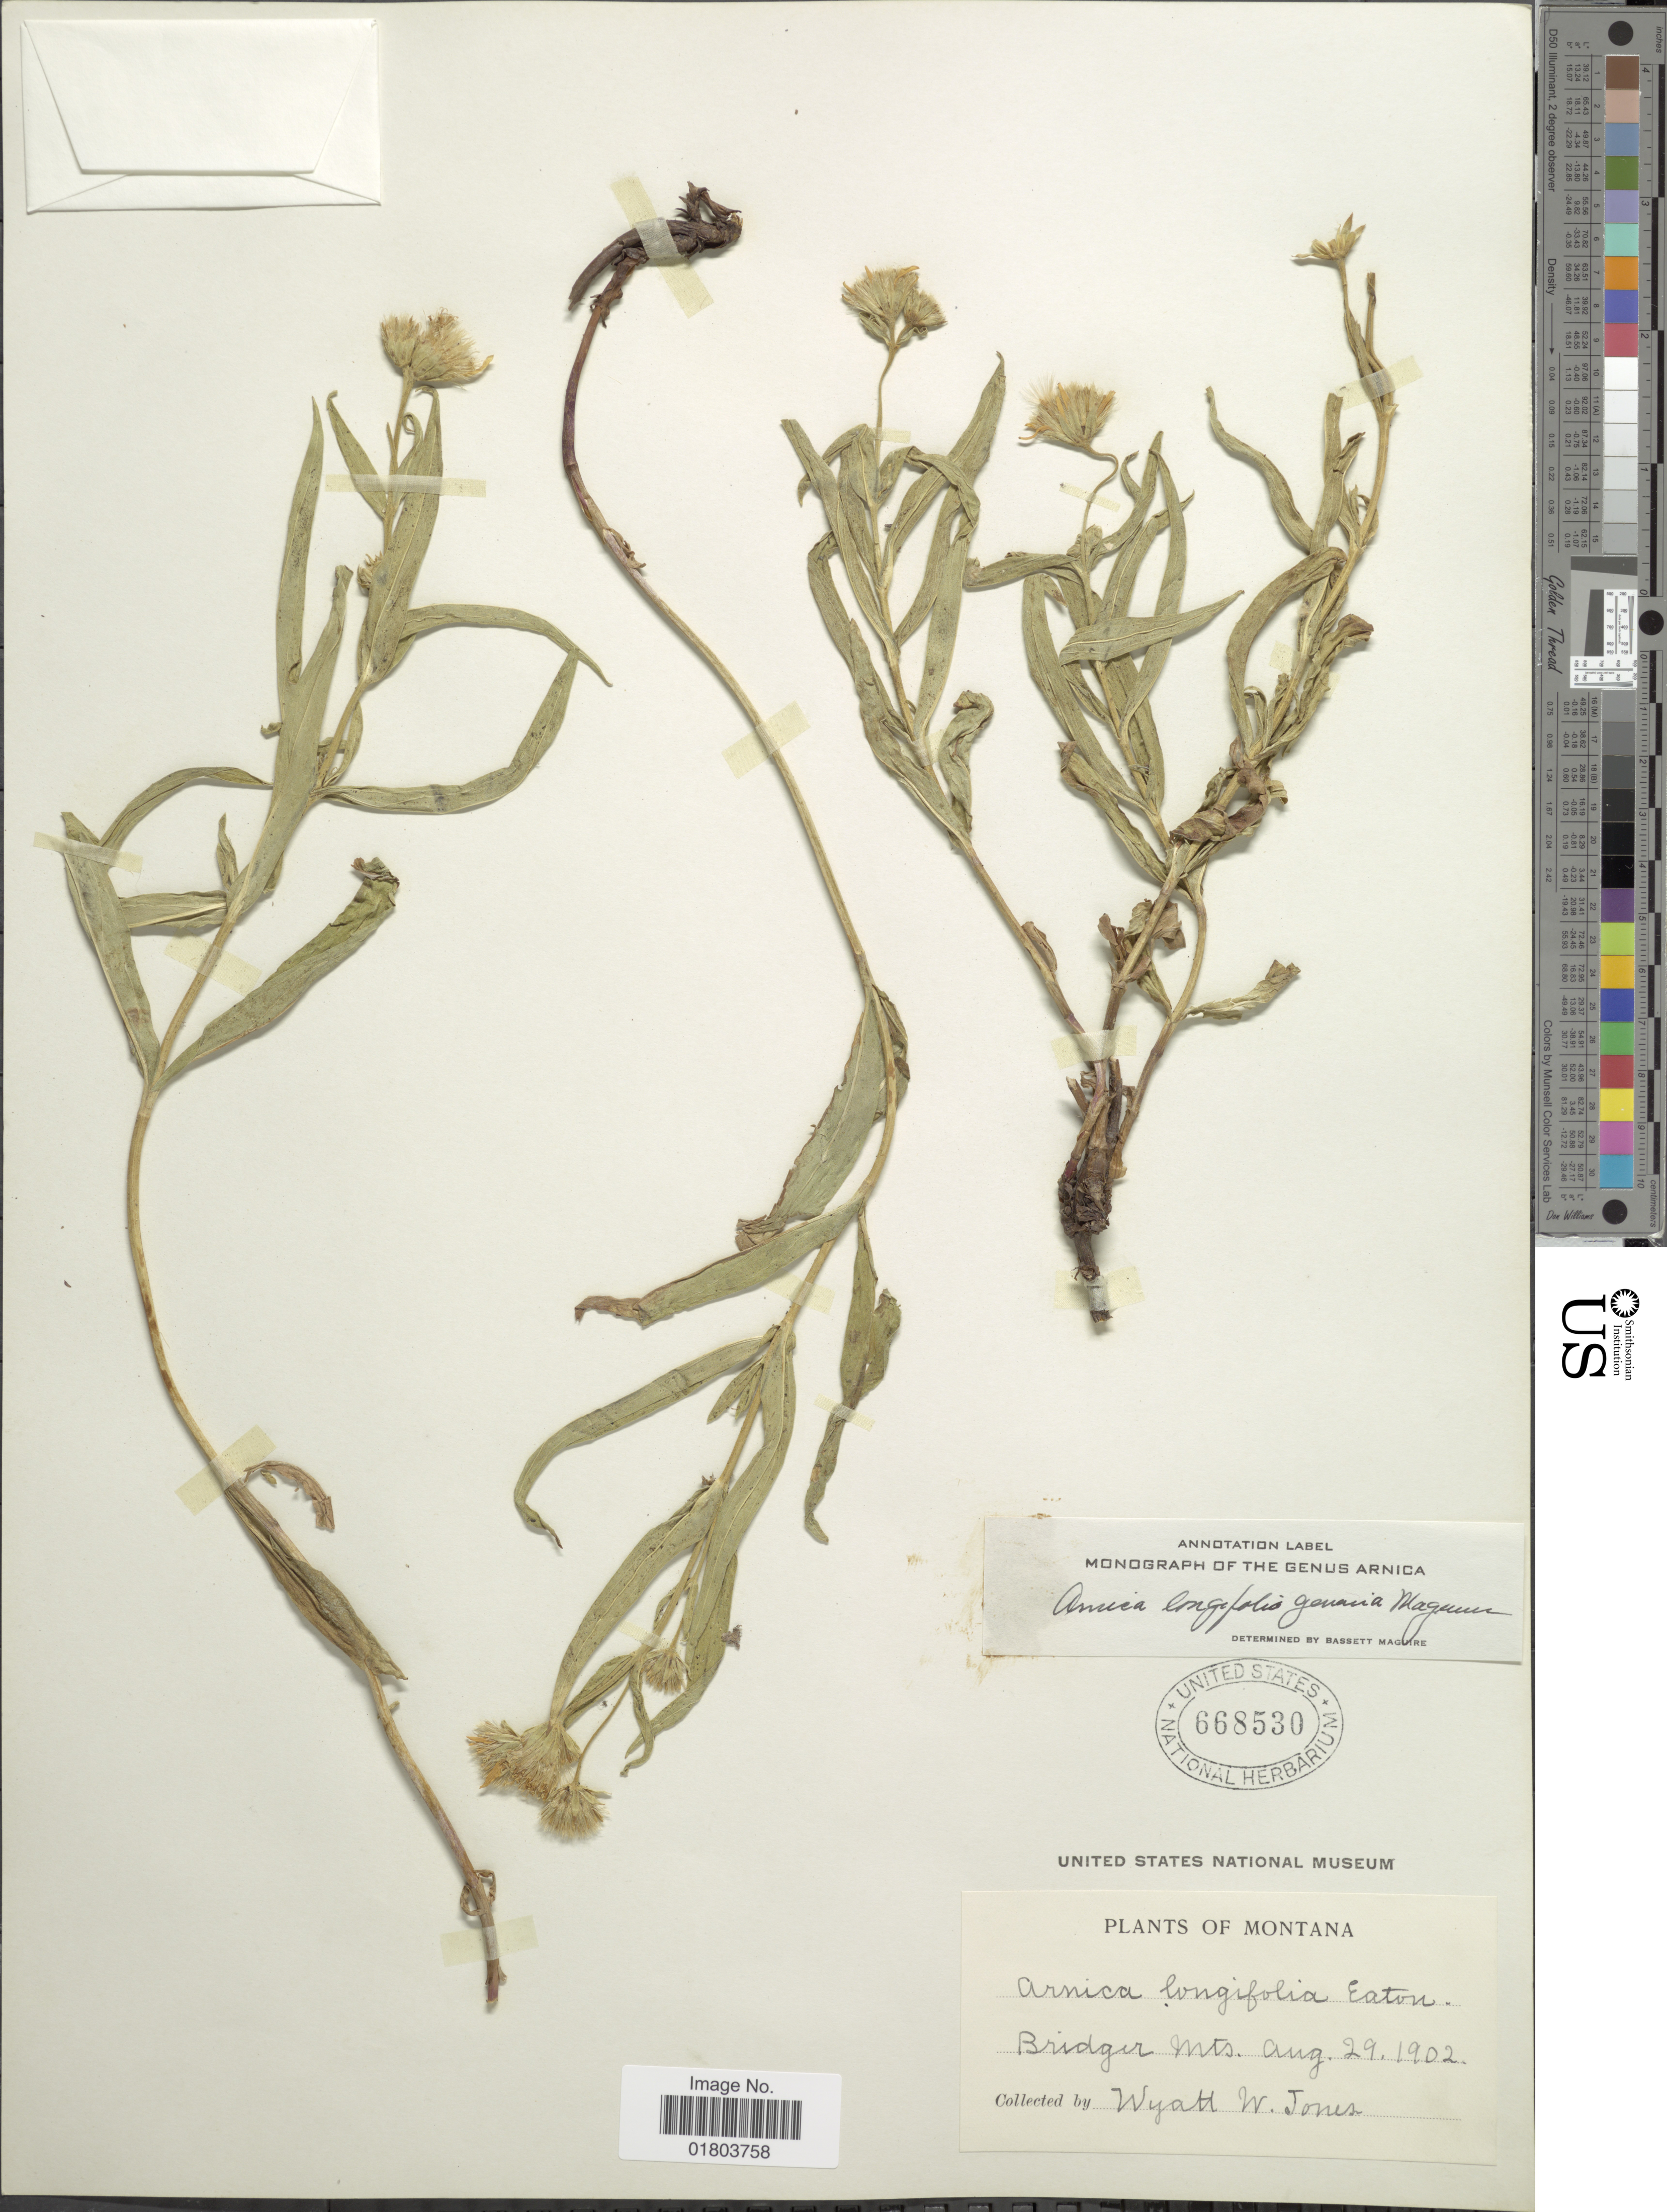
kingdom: Plantae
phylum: Tracheophyta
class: Magnoliopsida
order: Asterales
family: Asteraceae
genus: Arnica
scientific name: Arnica longifolia subsp. genuina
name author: Maguire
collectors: W. W. Jones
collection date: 1902-08-29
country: United States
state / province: Montana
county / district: Gallatin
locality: Bridger Mts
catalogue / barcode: US 668530